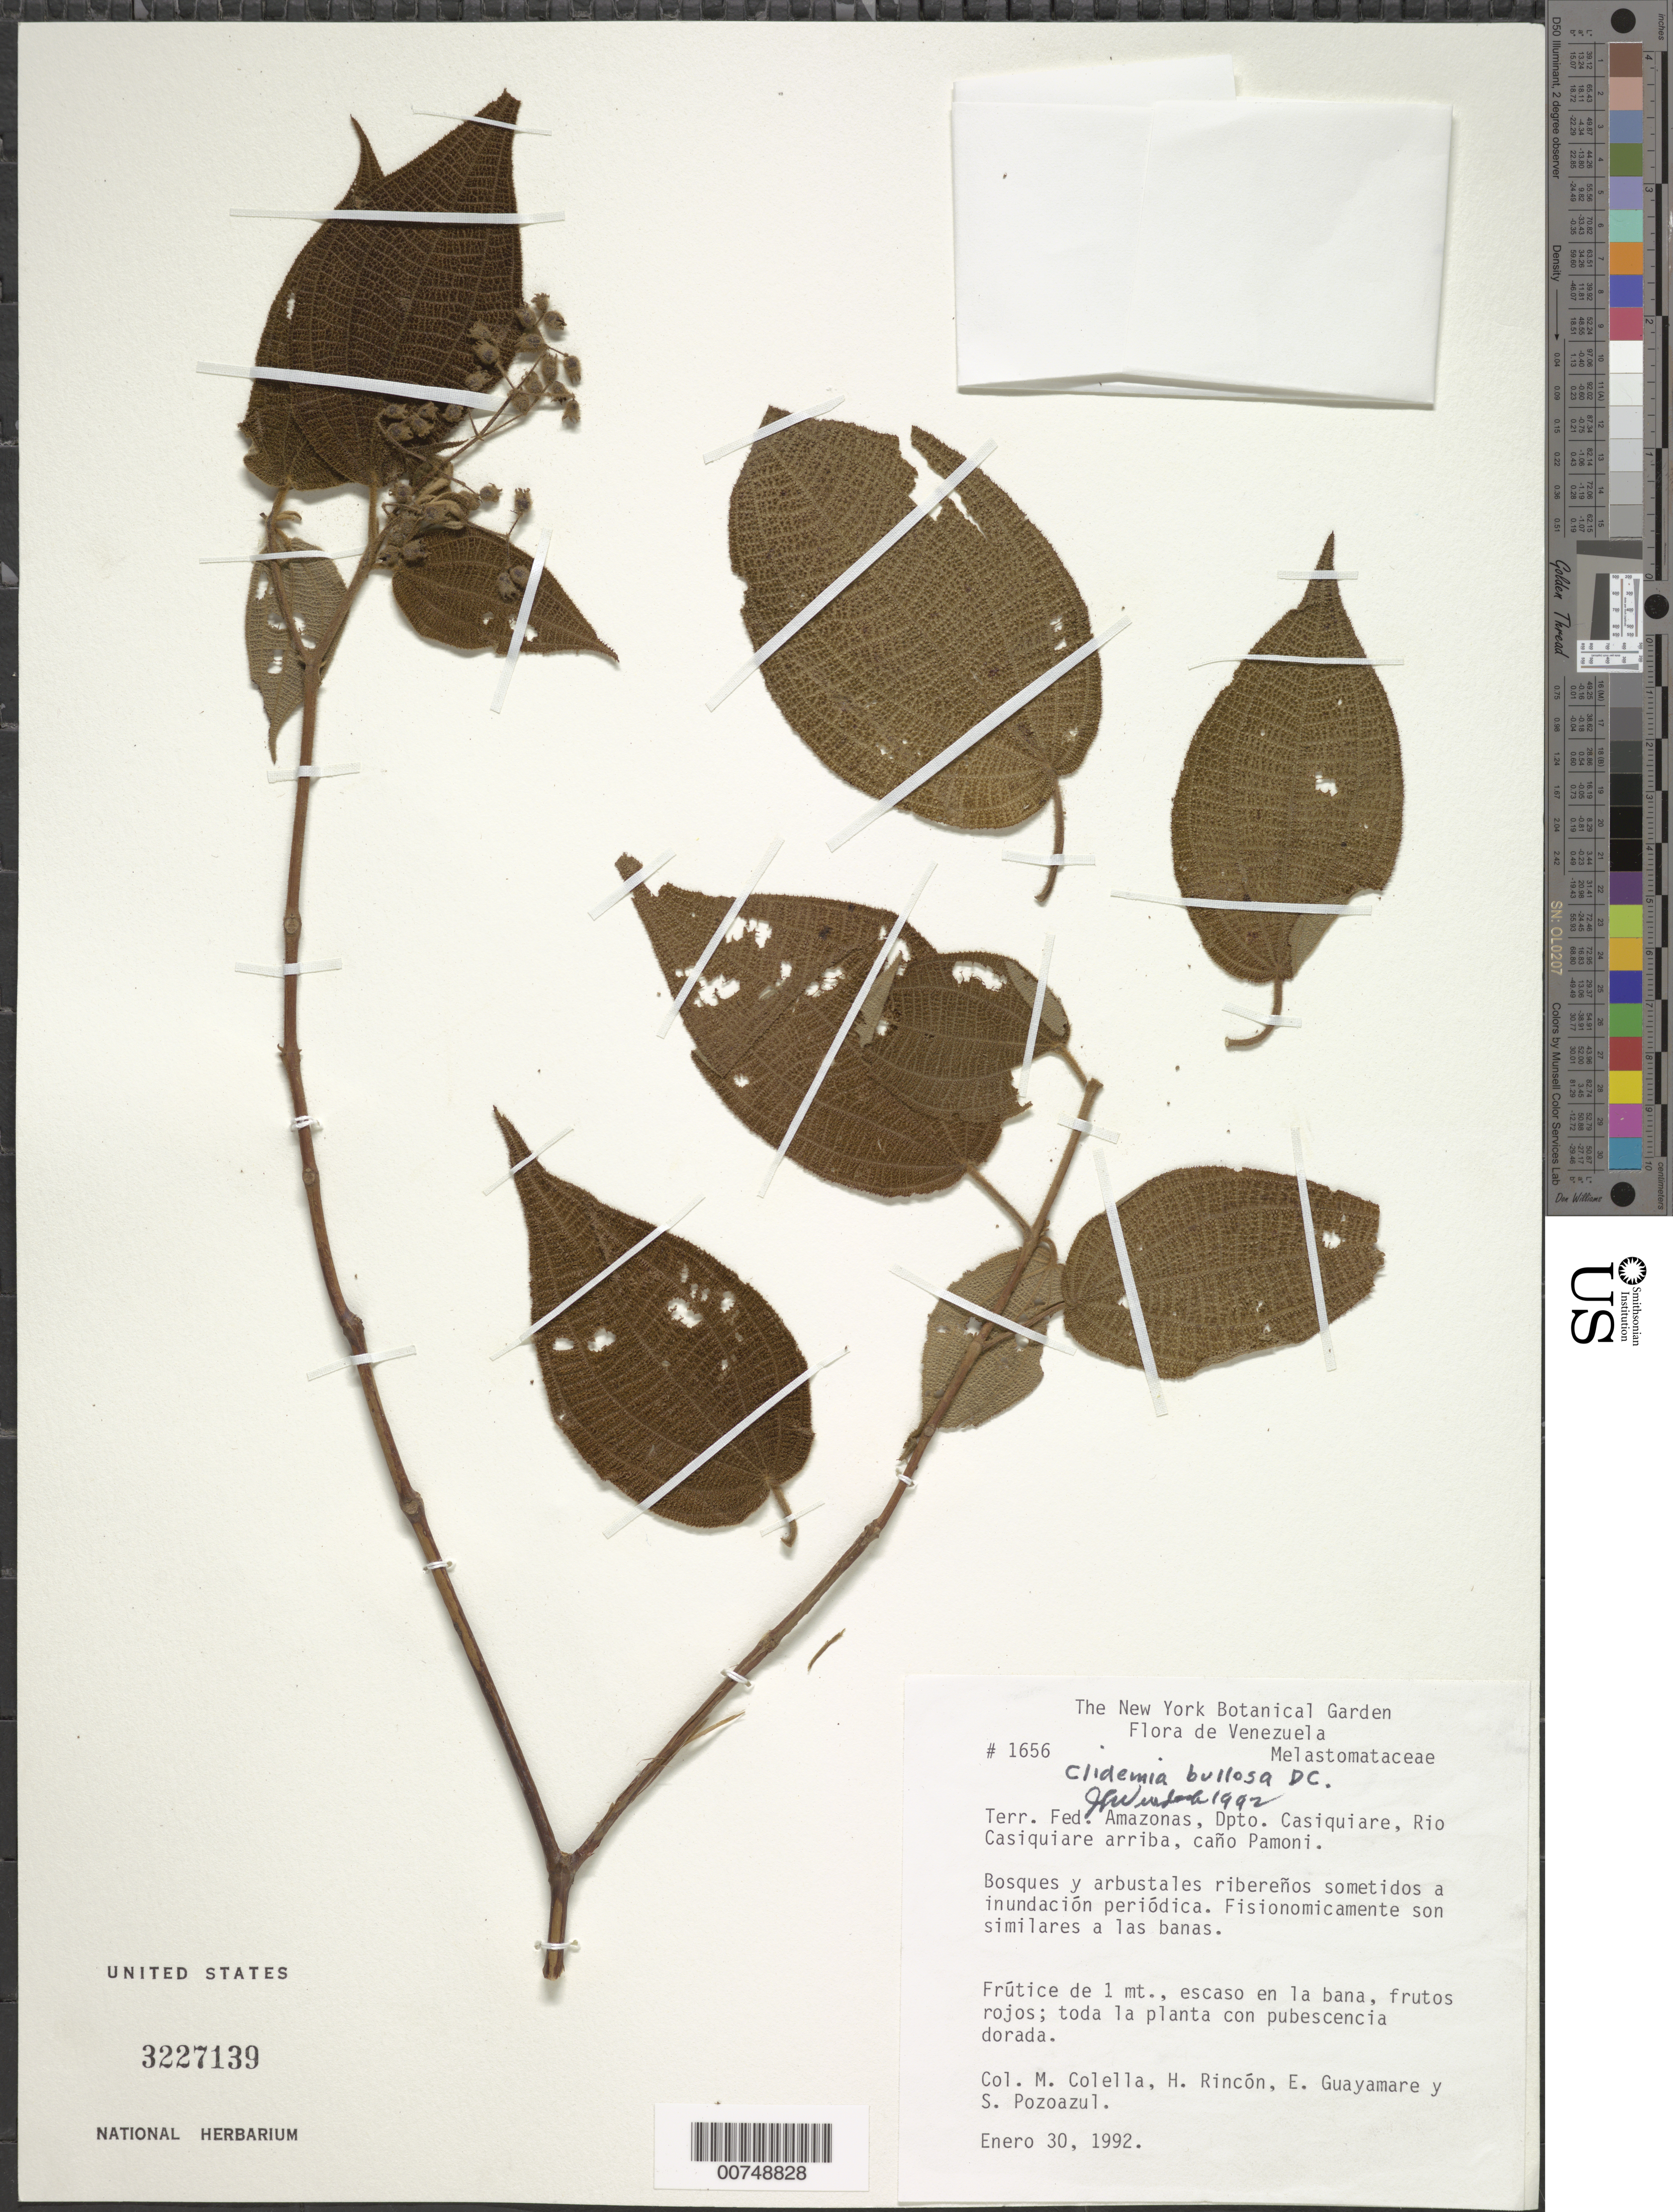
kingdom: Plantae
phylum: Tracheophyta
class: Magnoliopsida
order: Myrtales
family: Melastomataceae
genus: Clidemia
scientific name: Clidemia bullosa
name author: DC.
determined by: Wurdack, John J., (US), US (UNITED STATES)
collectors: M. Colella, H. Rincón, E. Guayamare & S. Pozoazul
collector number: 1656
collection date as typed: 30-Jan-92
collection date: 1992-01-30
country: Venezuela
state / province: Amazonas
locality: Dpto. Casiquiare, Río Casiquiare, Caño Pamoni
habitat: En la bana. Bosques y arbustales riberenos sometidos a unundacion periodica; fisionomicamente son similares a las banas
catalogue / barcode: US 3227139